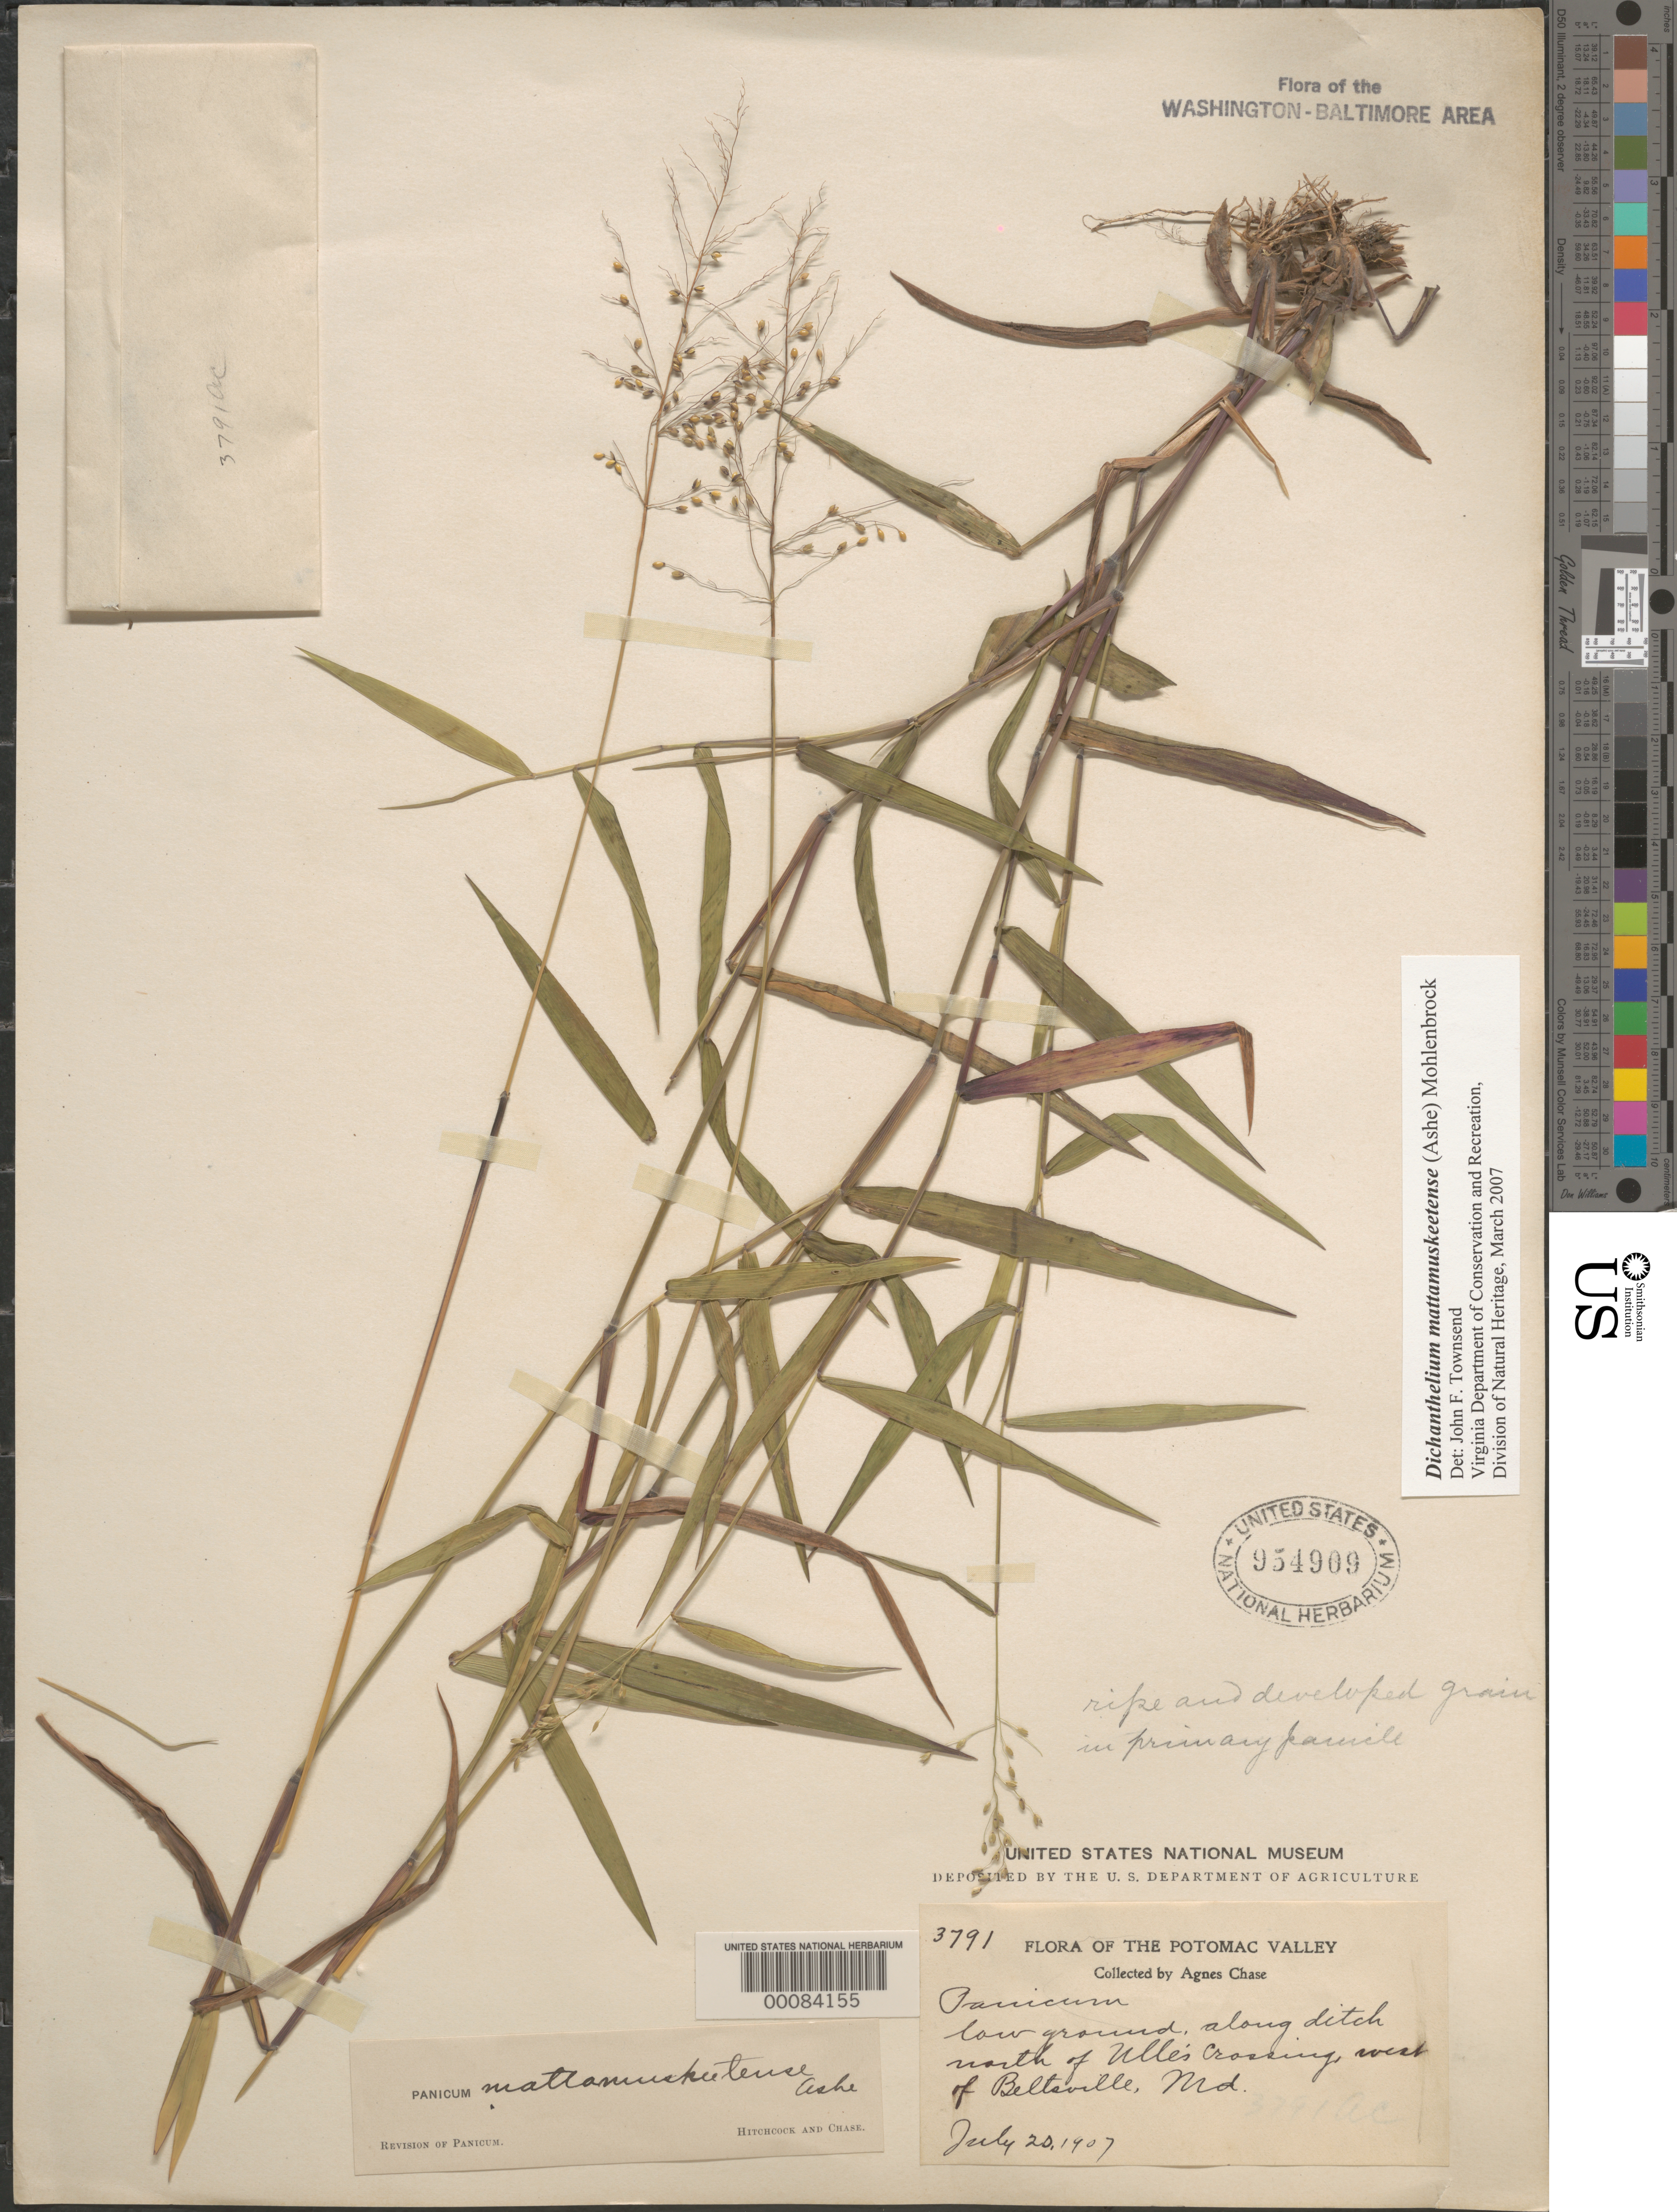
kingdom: Plantae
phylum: Tracheophyta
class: Liliopsida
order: Poales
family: Poaceae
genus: Dichanthelium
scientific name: Dichanthelium mattamuskeetense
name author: (Ashe) Mohlenbr.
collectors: A. Chase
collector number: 3791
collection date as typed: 20 Jul 1907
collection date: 1907-07-20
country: United States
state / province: Maryland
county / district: Prince George's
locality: West of Beltsville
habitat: Low ground along ditch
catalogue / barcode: US 954909